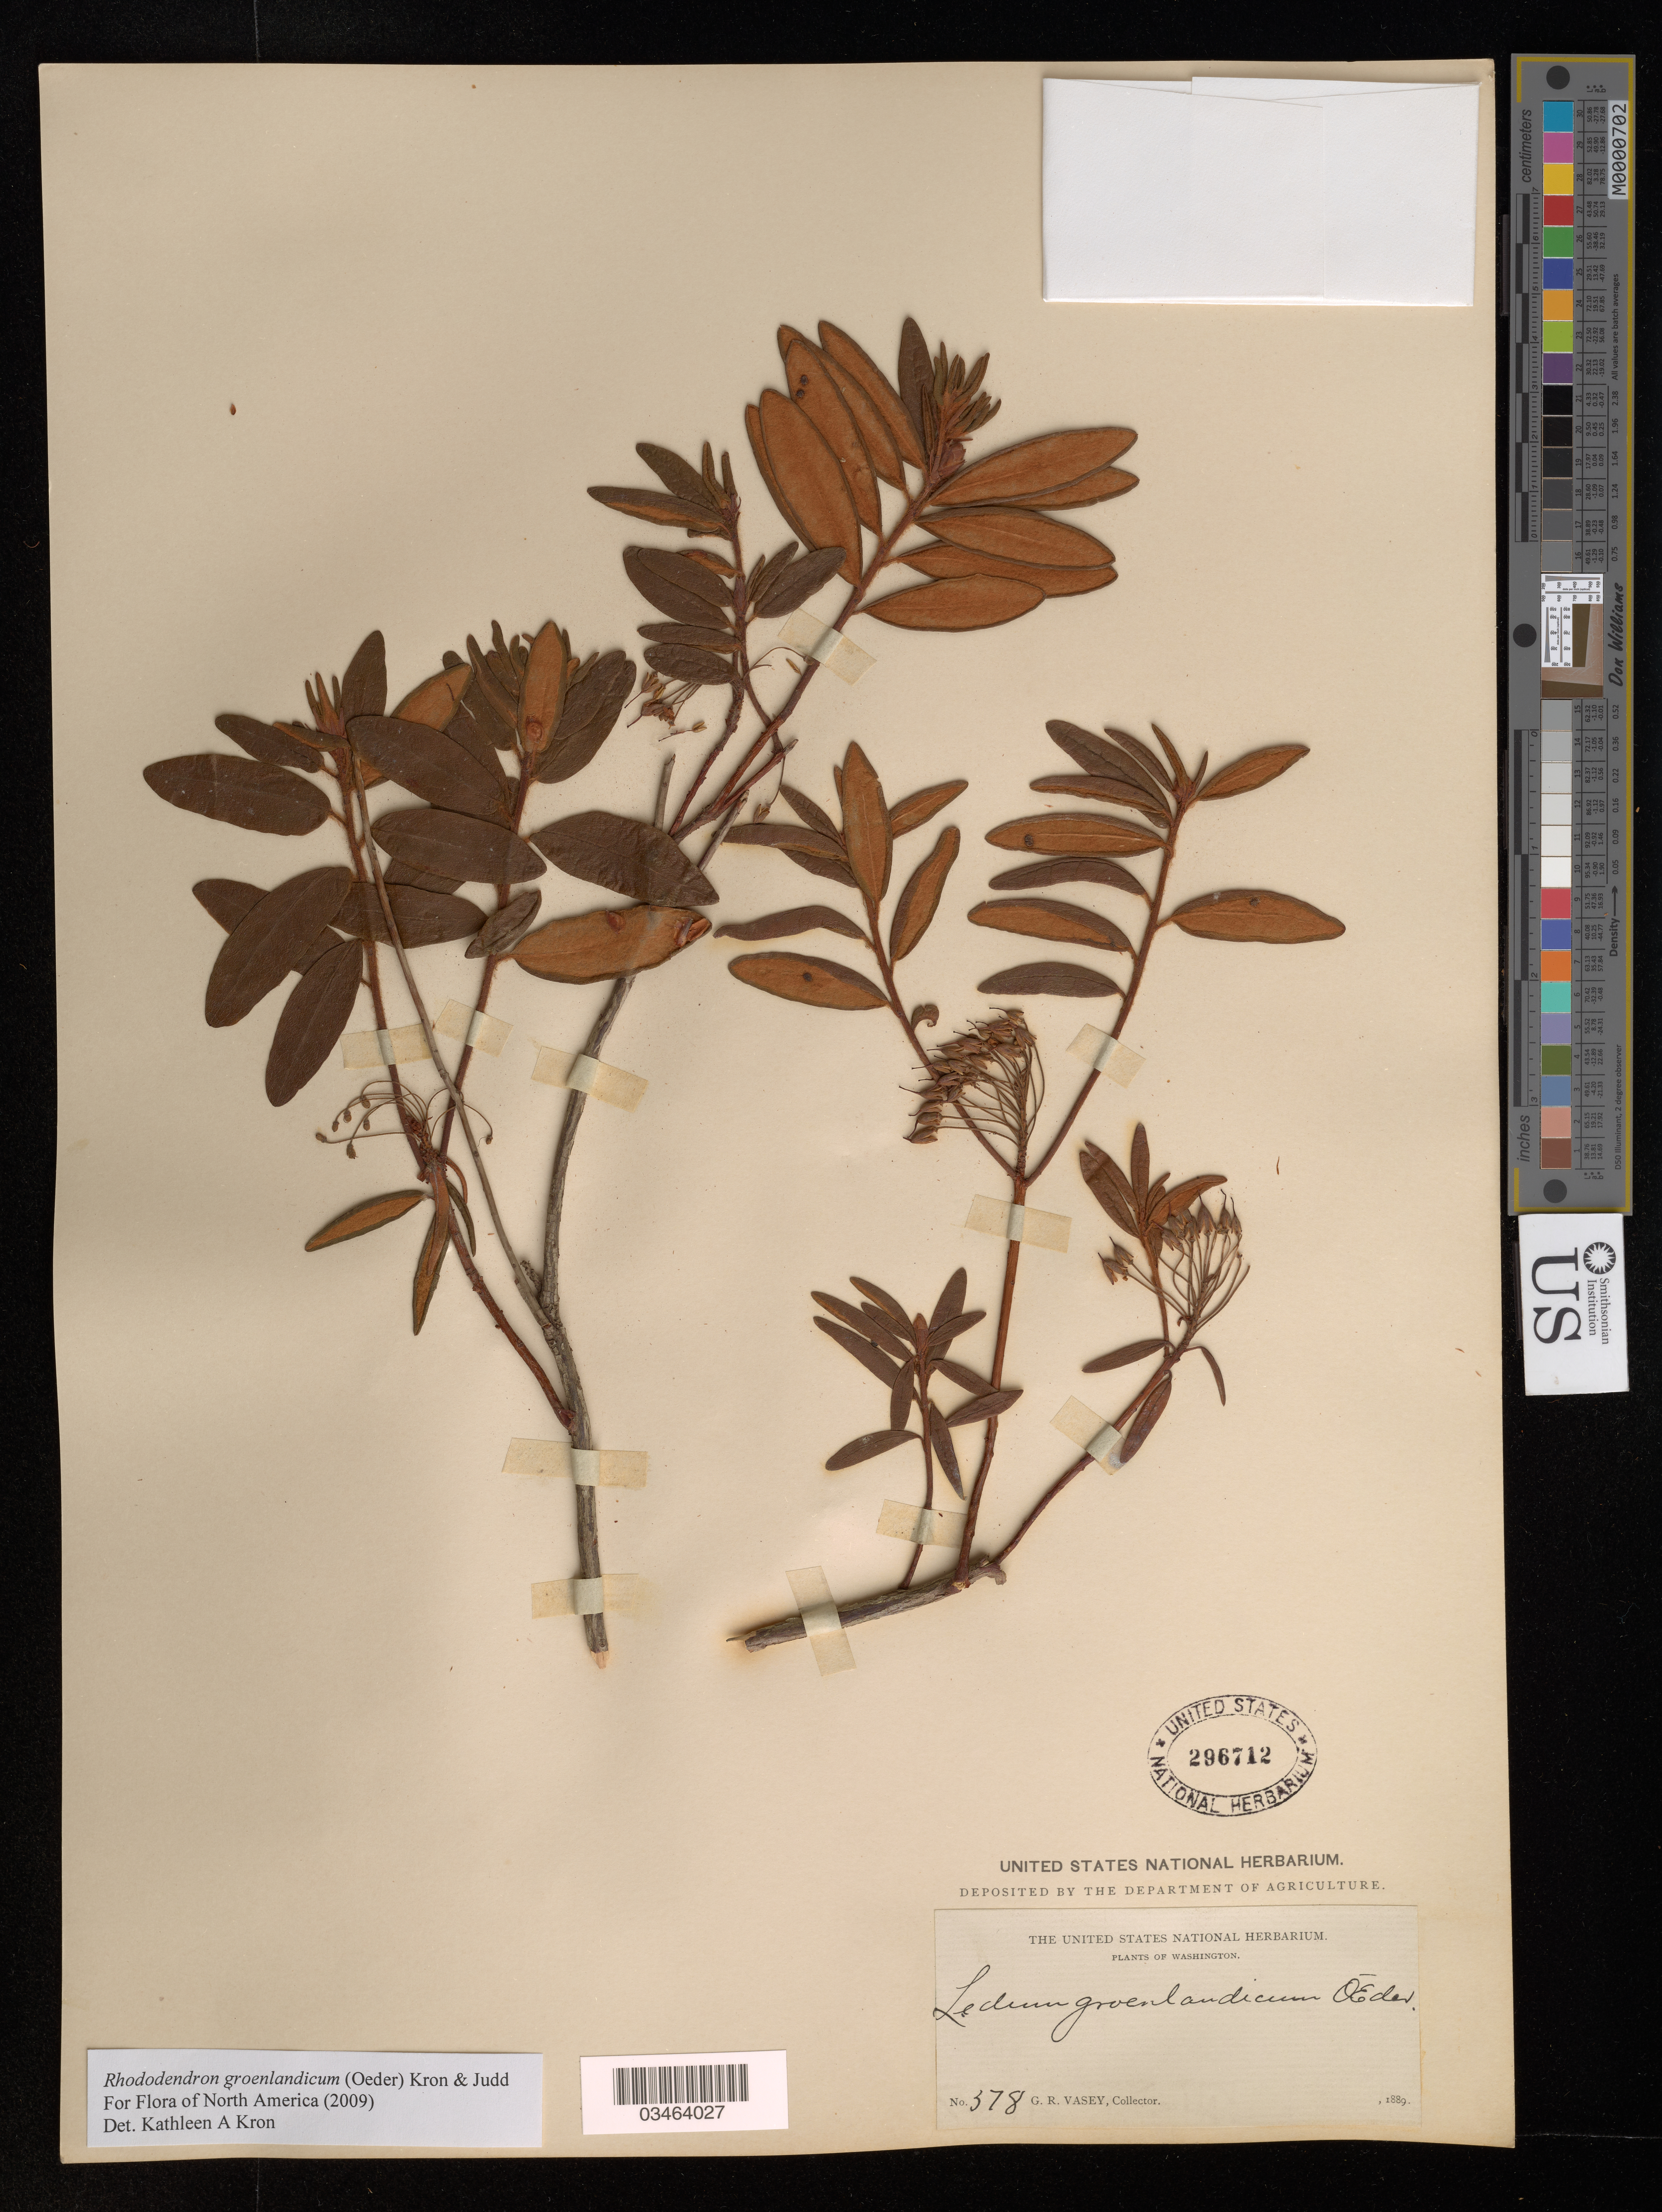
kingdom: Plantae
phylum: Tracheophyta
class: Magnoliopsida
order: Ericales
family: Ericaceae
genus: Rhododendron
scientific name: Rhododendron groenlandicum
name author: (Oeder) Kron & Judd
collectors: G. R. Vasey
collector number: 378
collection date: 1889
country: United States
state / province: Washington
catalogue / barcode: US 296712